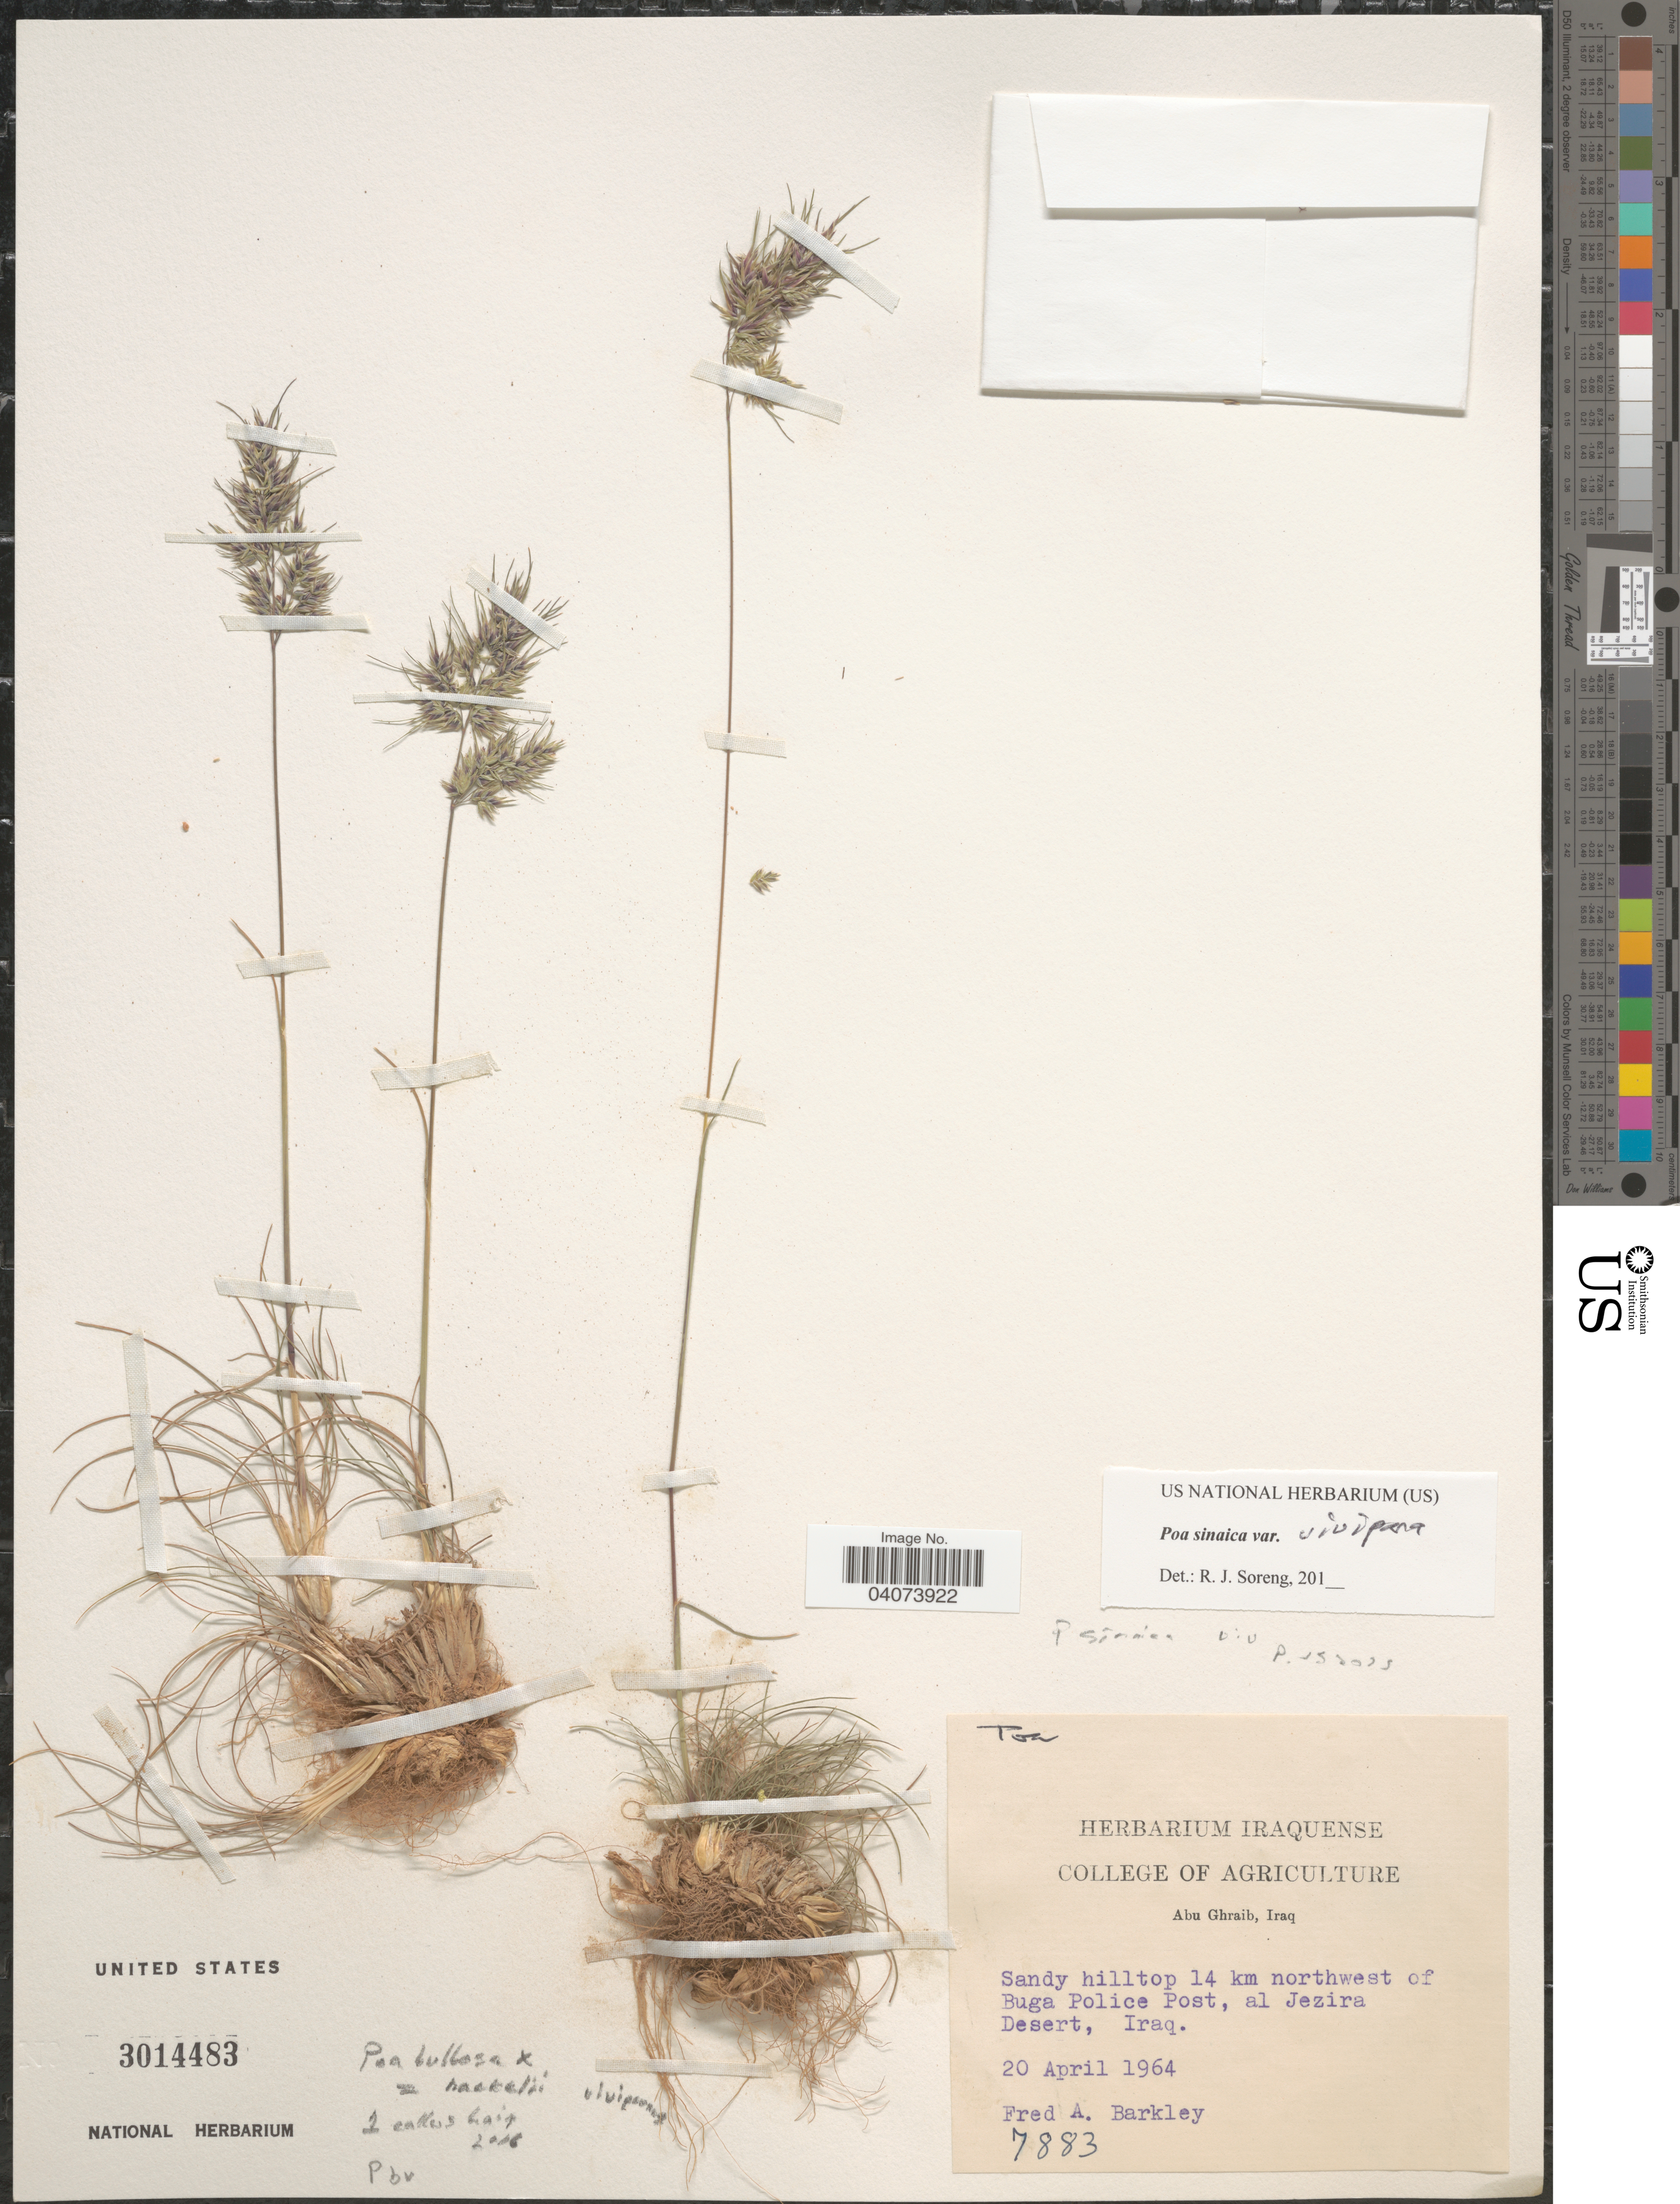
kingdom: Plantae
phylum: Tracheophyta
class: Liliopsida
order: Poales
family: Poaceae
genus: Poa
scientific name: Poa sinaica var. vivipara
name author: Täckh.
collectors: F. A. Barkley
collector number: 7883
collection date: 1964-04-20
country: Iraq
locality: Sandy hilltop 14 km northwest of Buga Police Post, al Jezira Desert.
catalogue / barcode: US 3014483